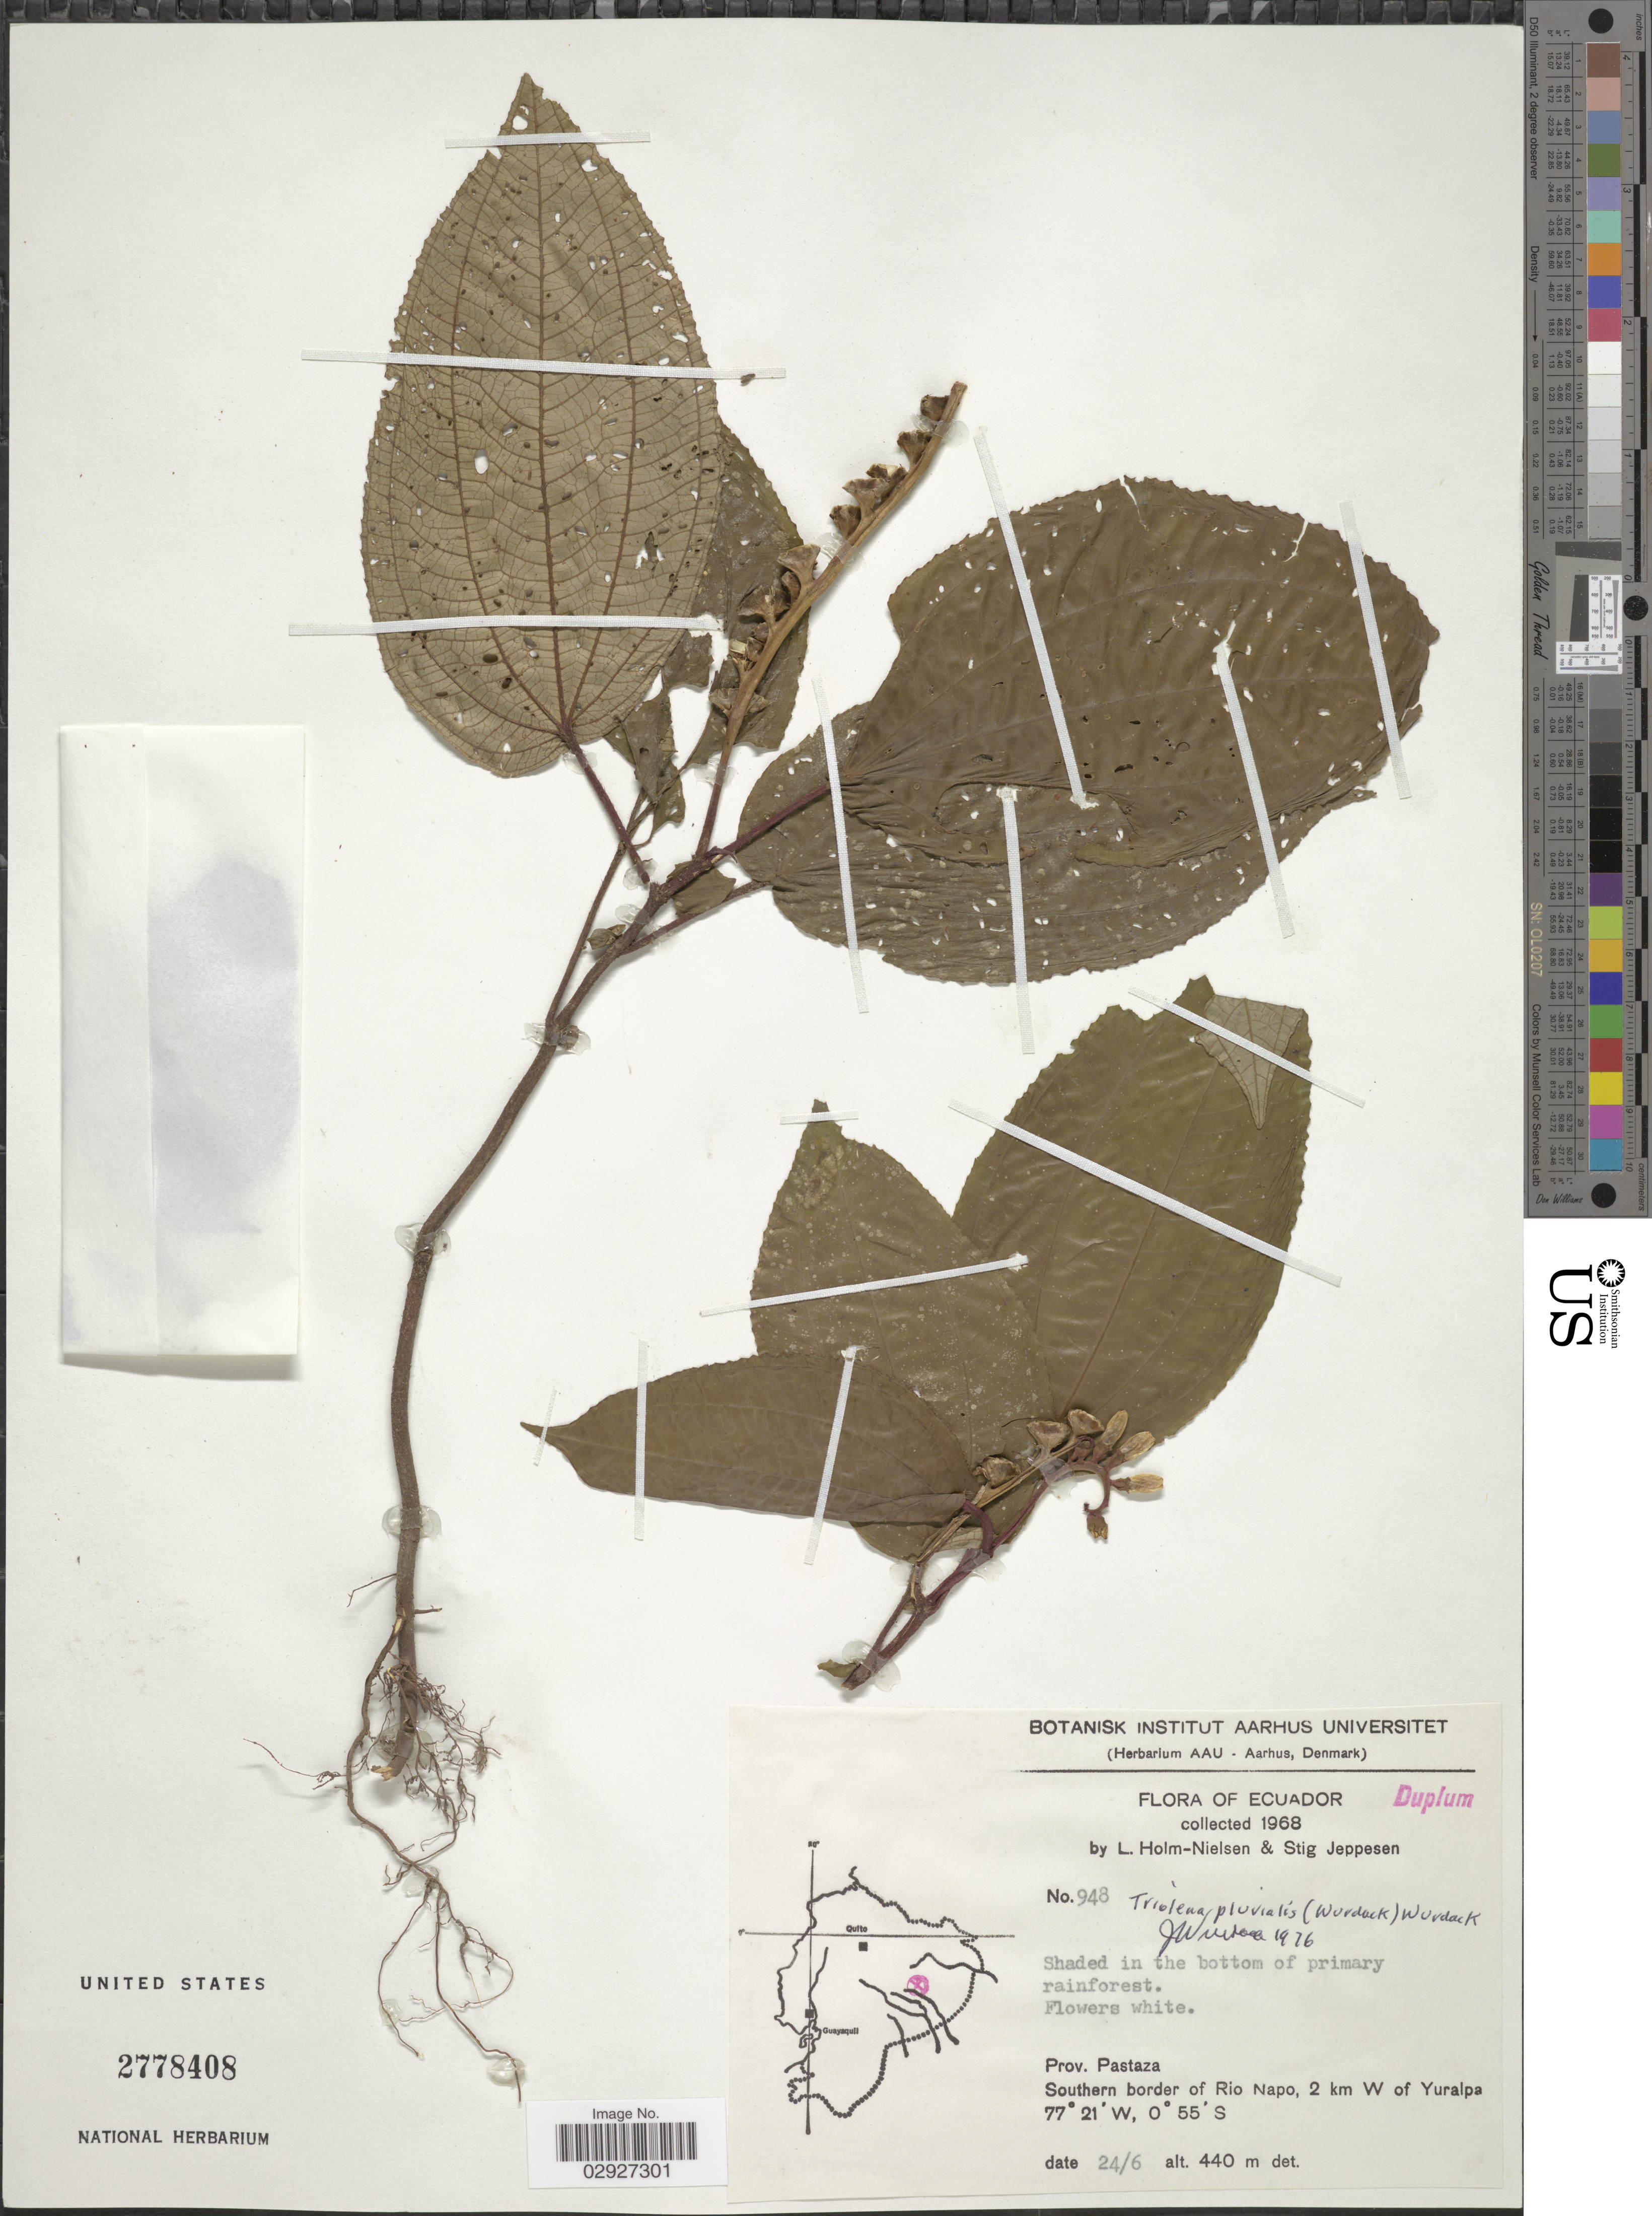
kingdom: Plantae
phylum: Tracheophyta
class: Magnoliopsida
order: Myrtales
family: Melastomataceae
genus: Triolena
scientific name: Triolena pluvialis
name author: (Wurdack) Wurdack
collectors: L. Holm-Nielsen & S. Jeppesen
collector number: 948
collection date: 1968-06-24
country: Ecuador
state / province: Pastaza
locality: Prov. Pastaza, Southern border of Rio Napo, 2 km W of Yuralpa.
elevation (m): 440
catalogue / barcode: US 2778408